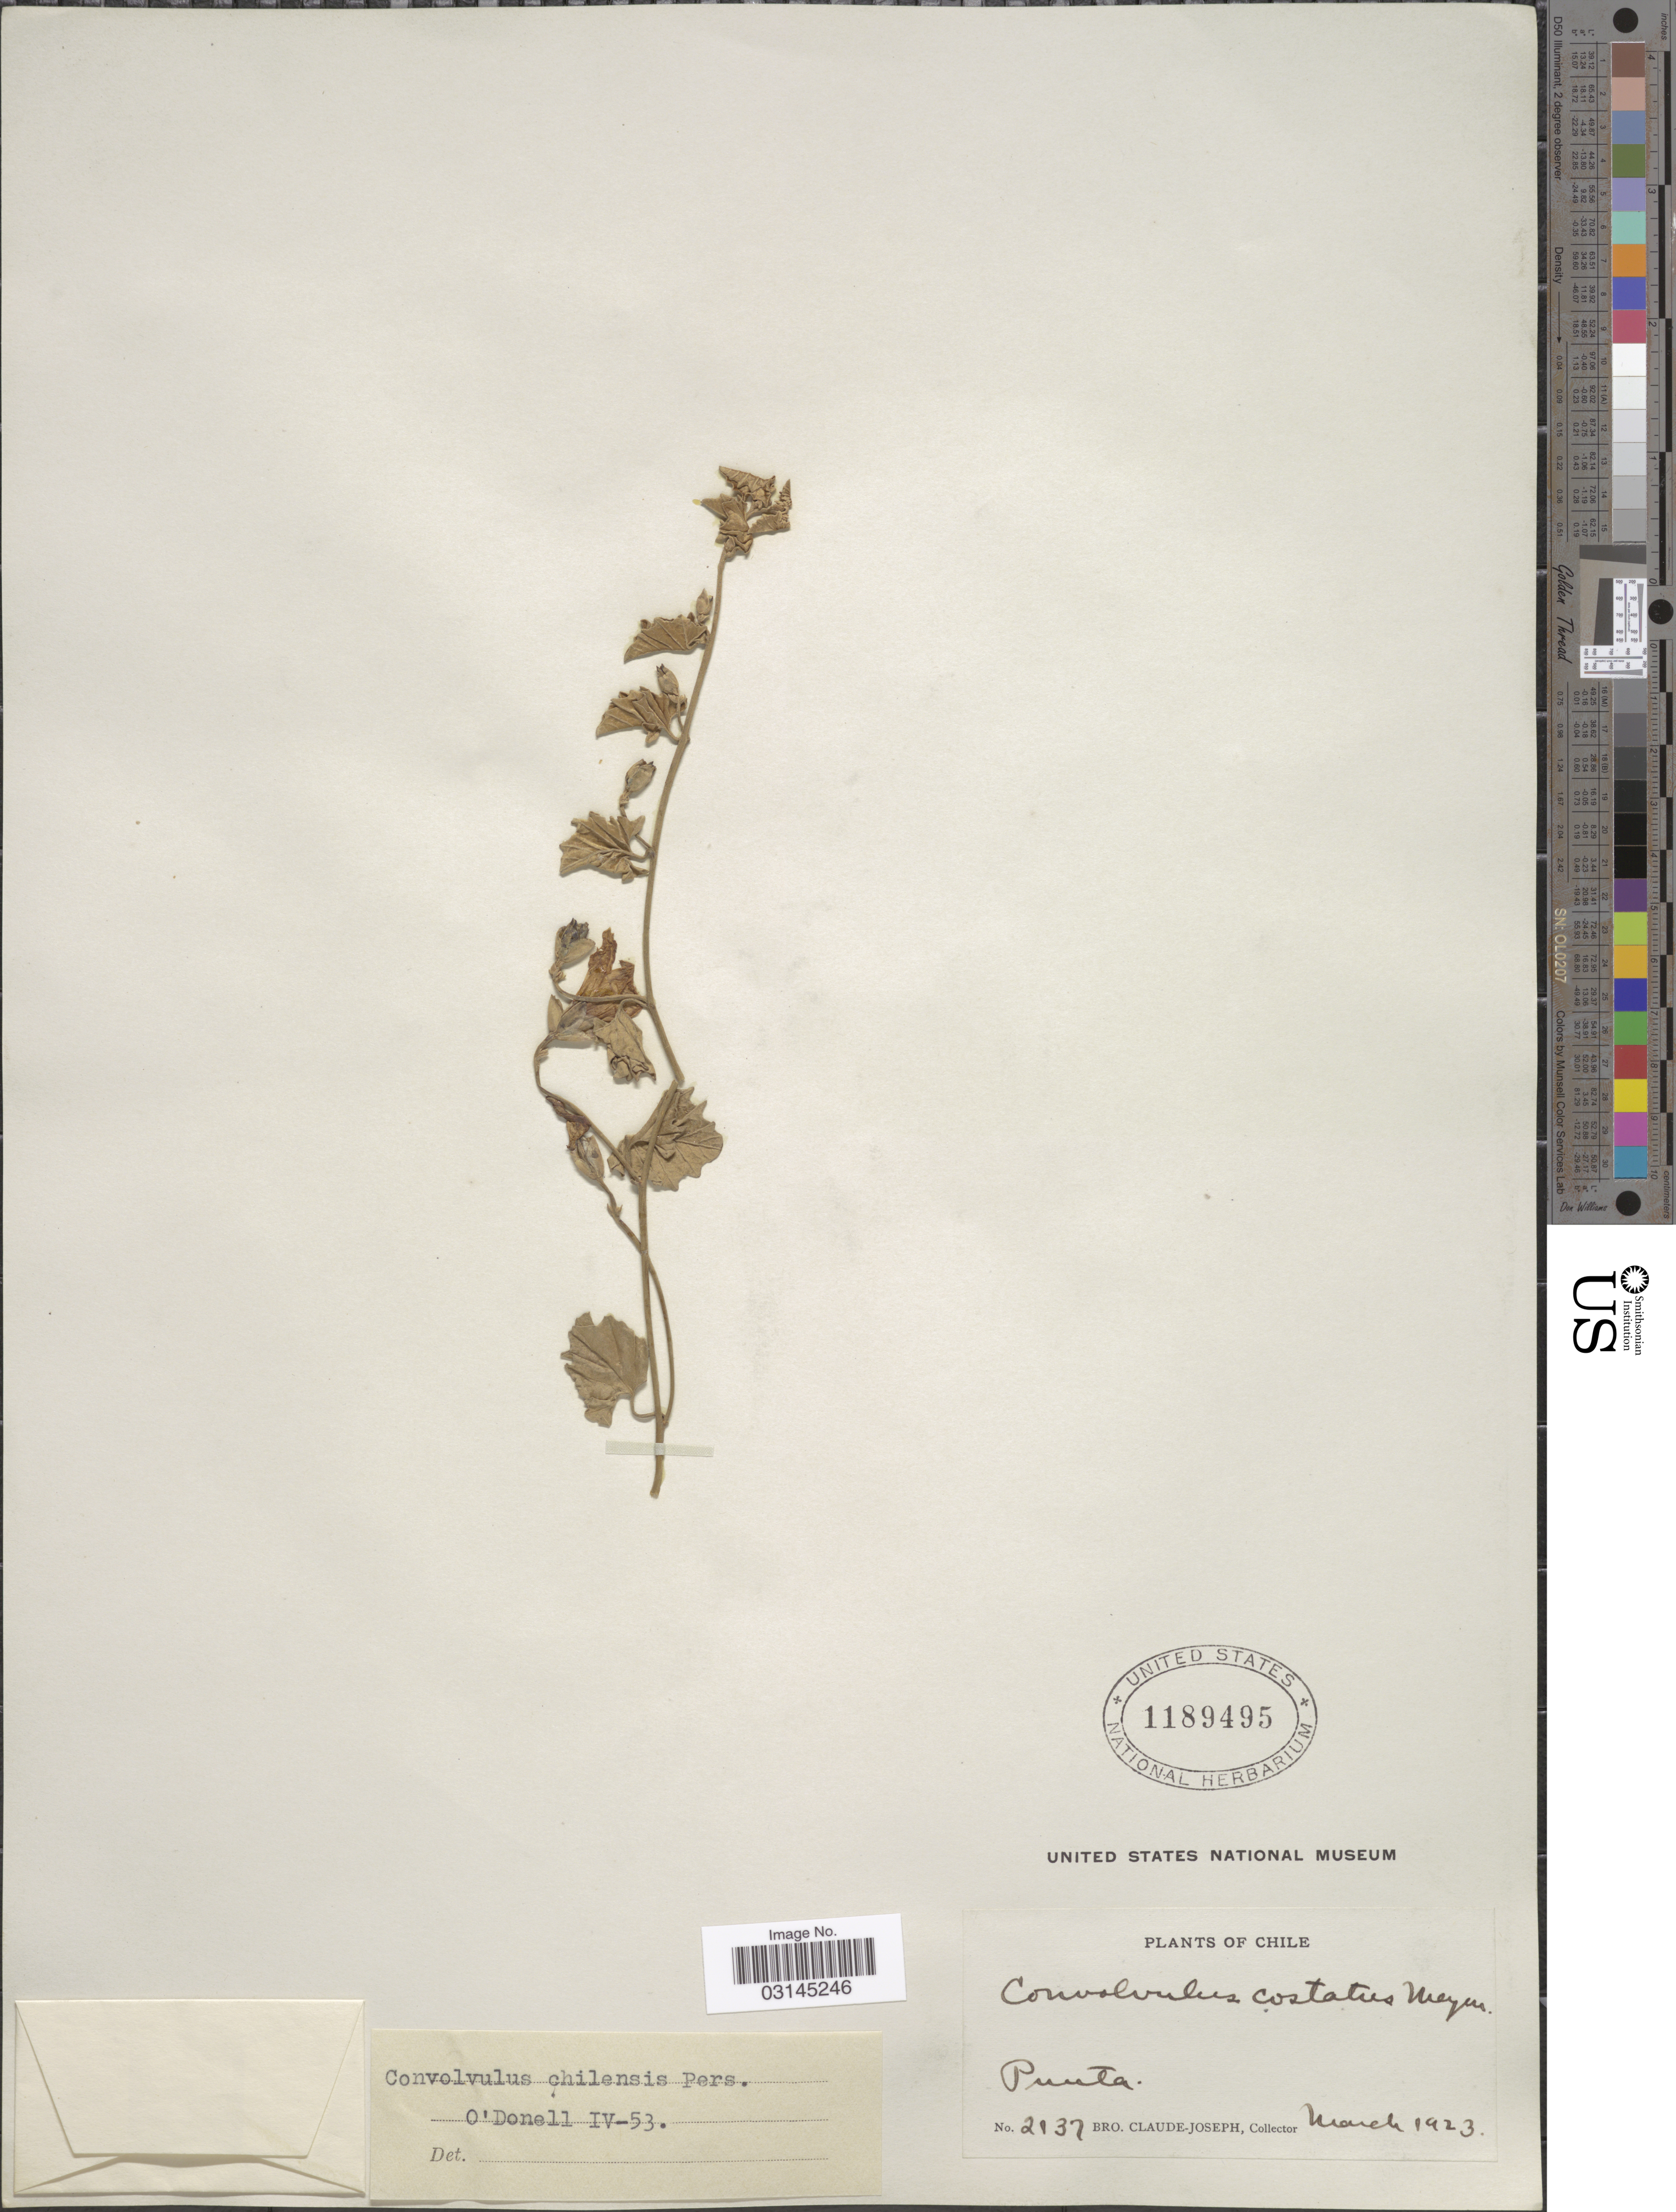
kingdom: Plantae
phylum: Tracheophyta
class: Magnoliopsida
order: Solanales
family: Convolvulaceae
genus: Convolvulus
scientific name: Convolvulus chilensis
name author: Pers.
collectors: Bro. Claude-Joseph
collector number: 2137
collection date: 1923-03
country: Chile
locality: Punta.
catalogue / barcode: US 1189495